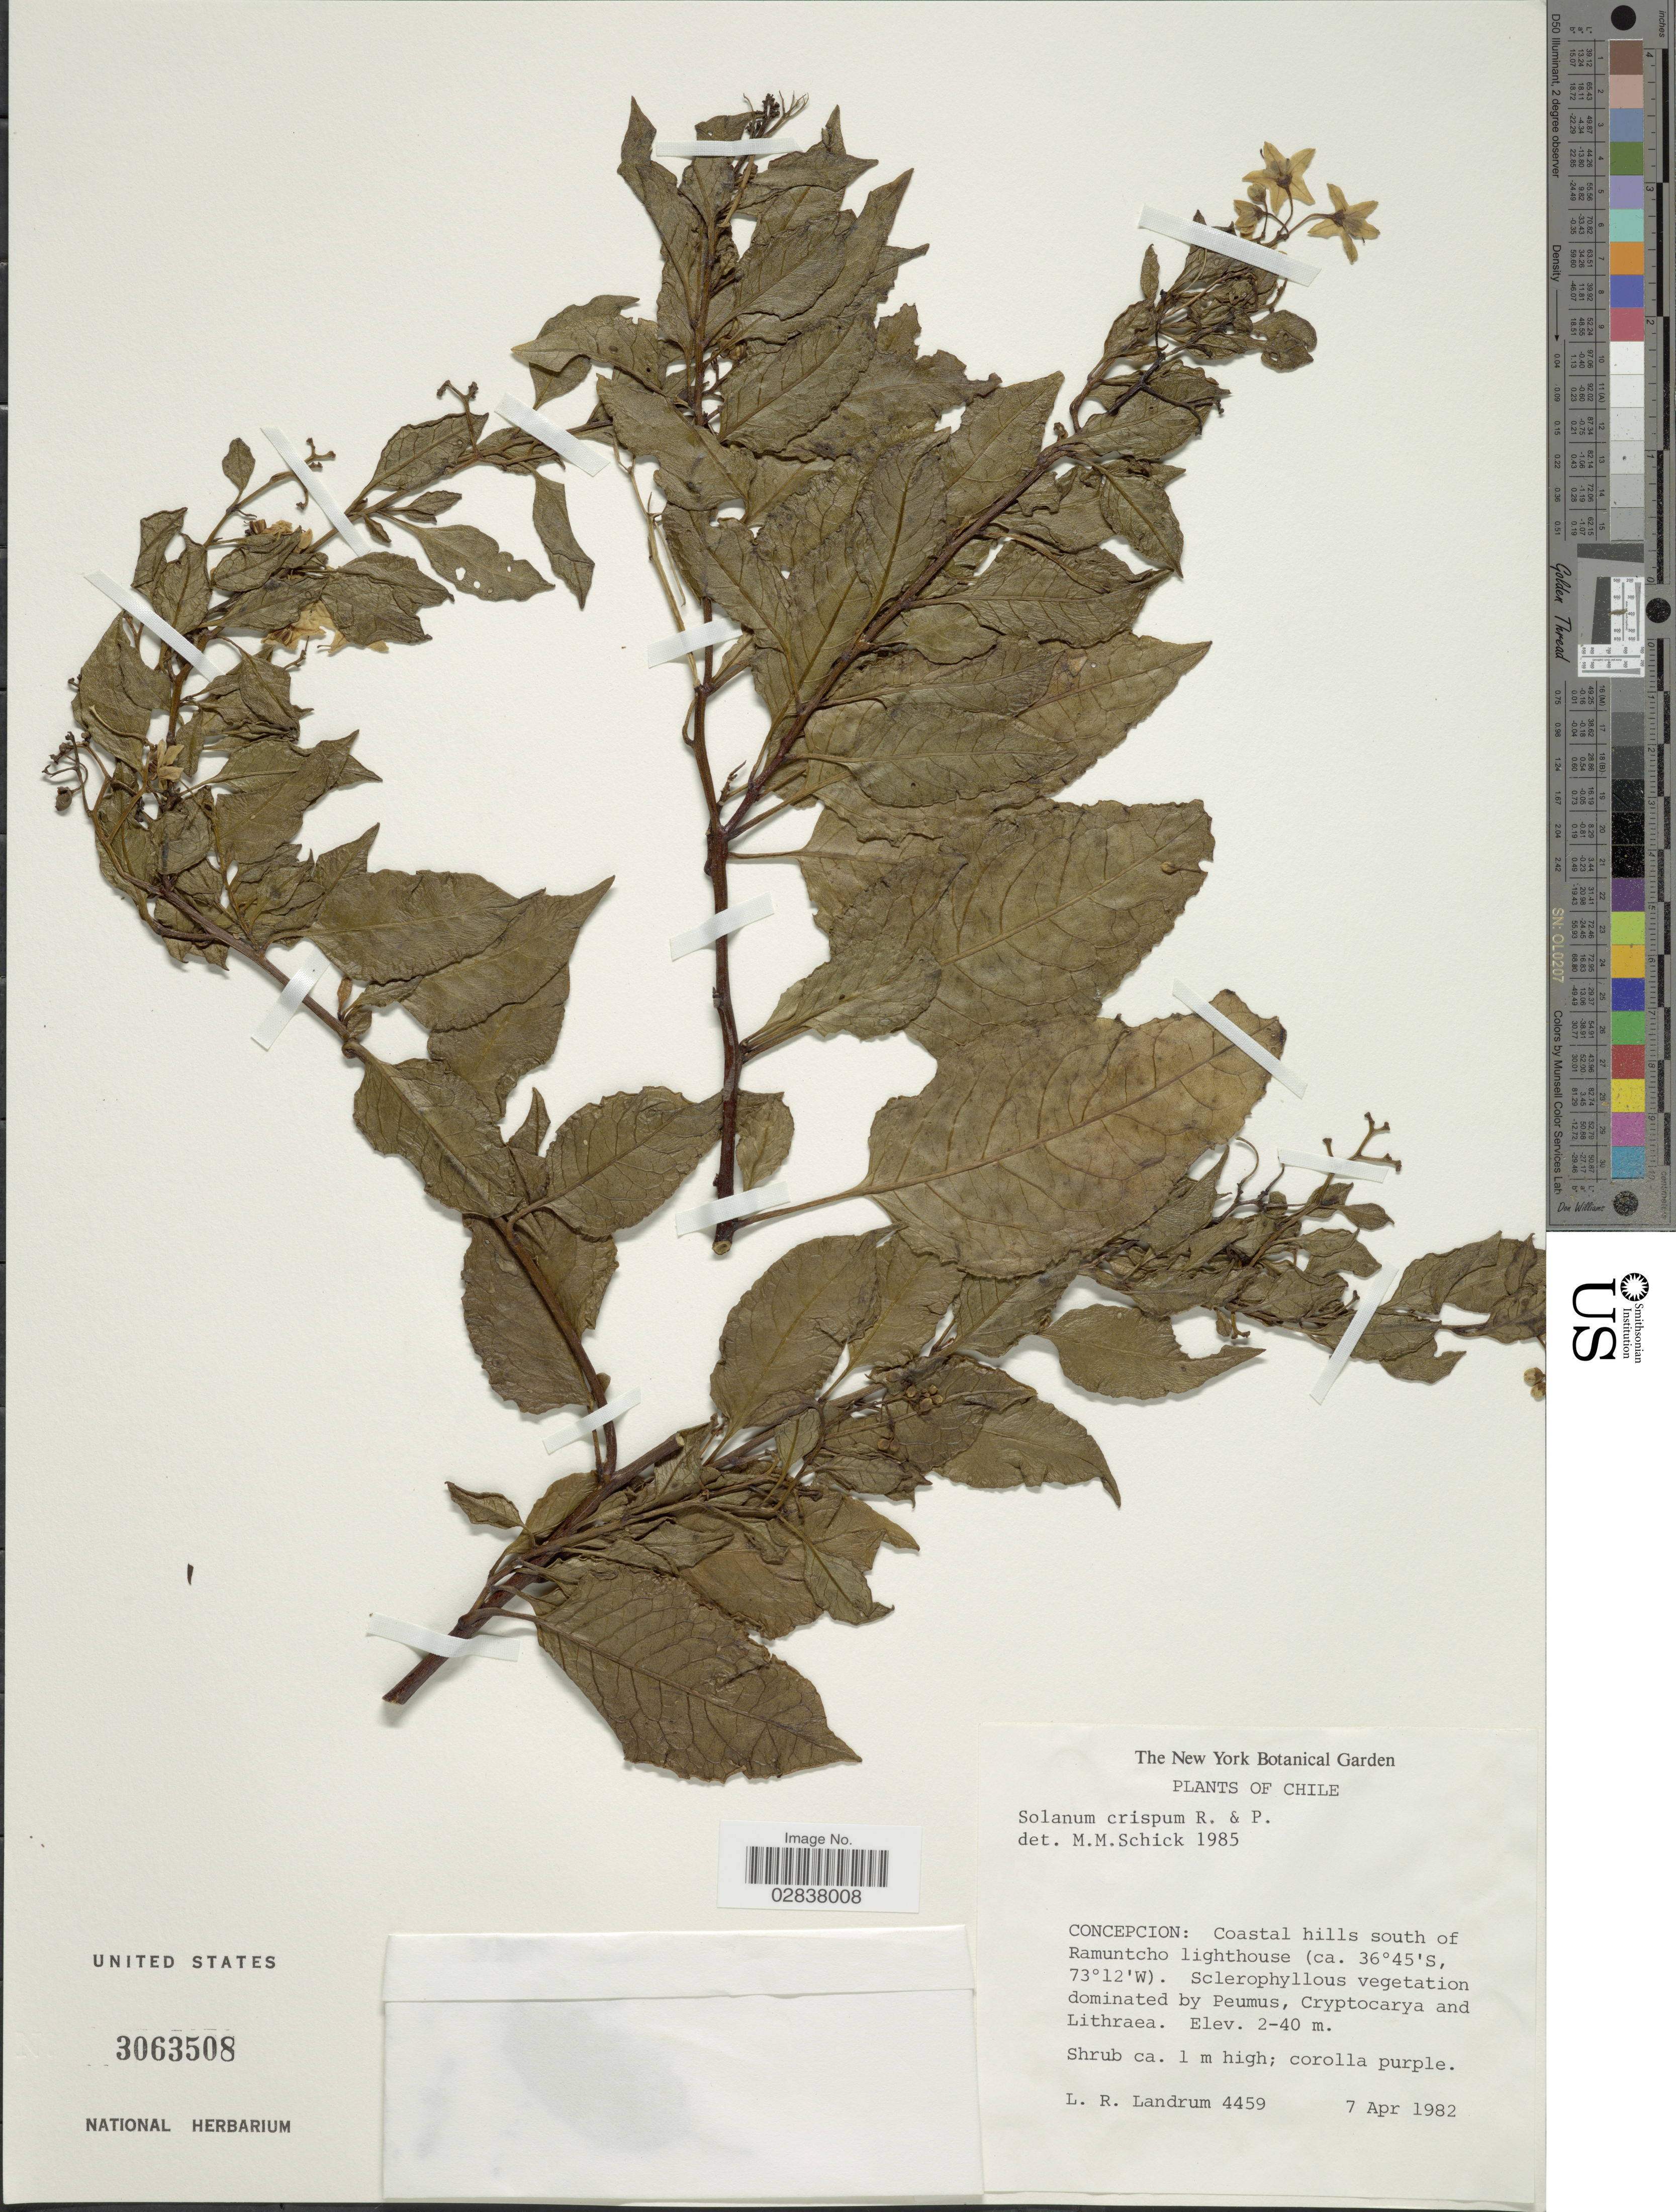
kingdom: Plantae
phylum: Tracheophyta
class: Magnoliopsida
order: Solanales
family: Solanaceae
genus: Solanum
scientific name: Solanum crispum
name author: Ruiz & Pav.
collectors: L. R. Landrum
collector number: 4459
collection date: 1982-04-07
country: Chile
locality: Concepcion, Coastal hills south of Ramutcho lighthouse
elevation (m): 2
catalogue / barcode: US 3063508